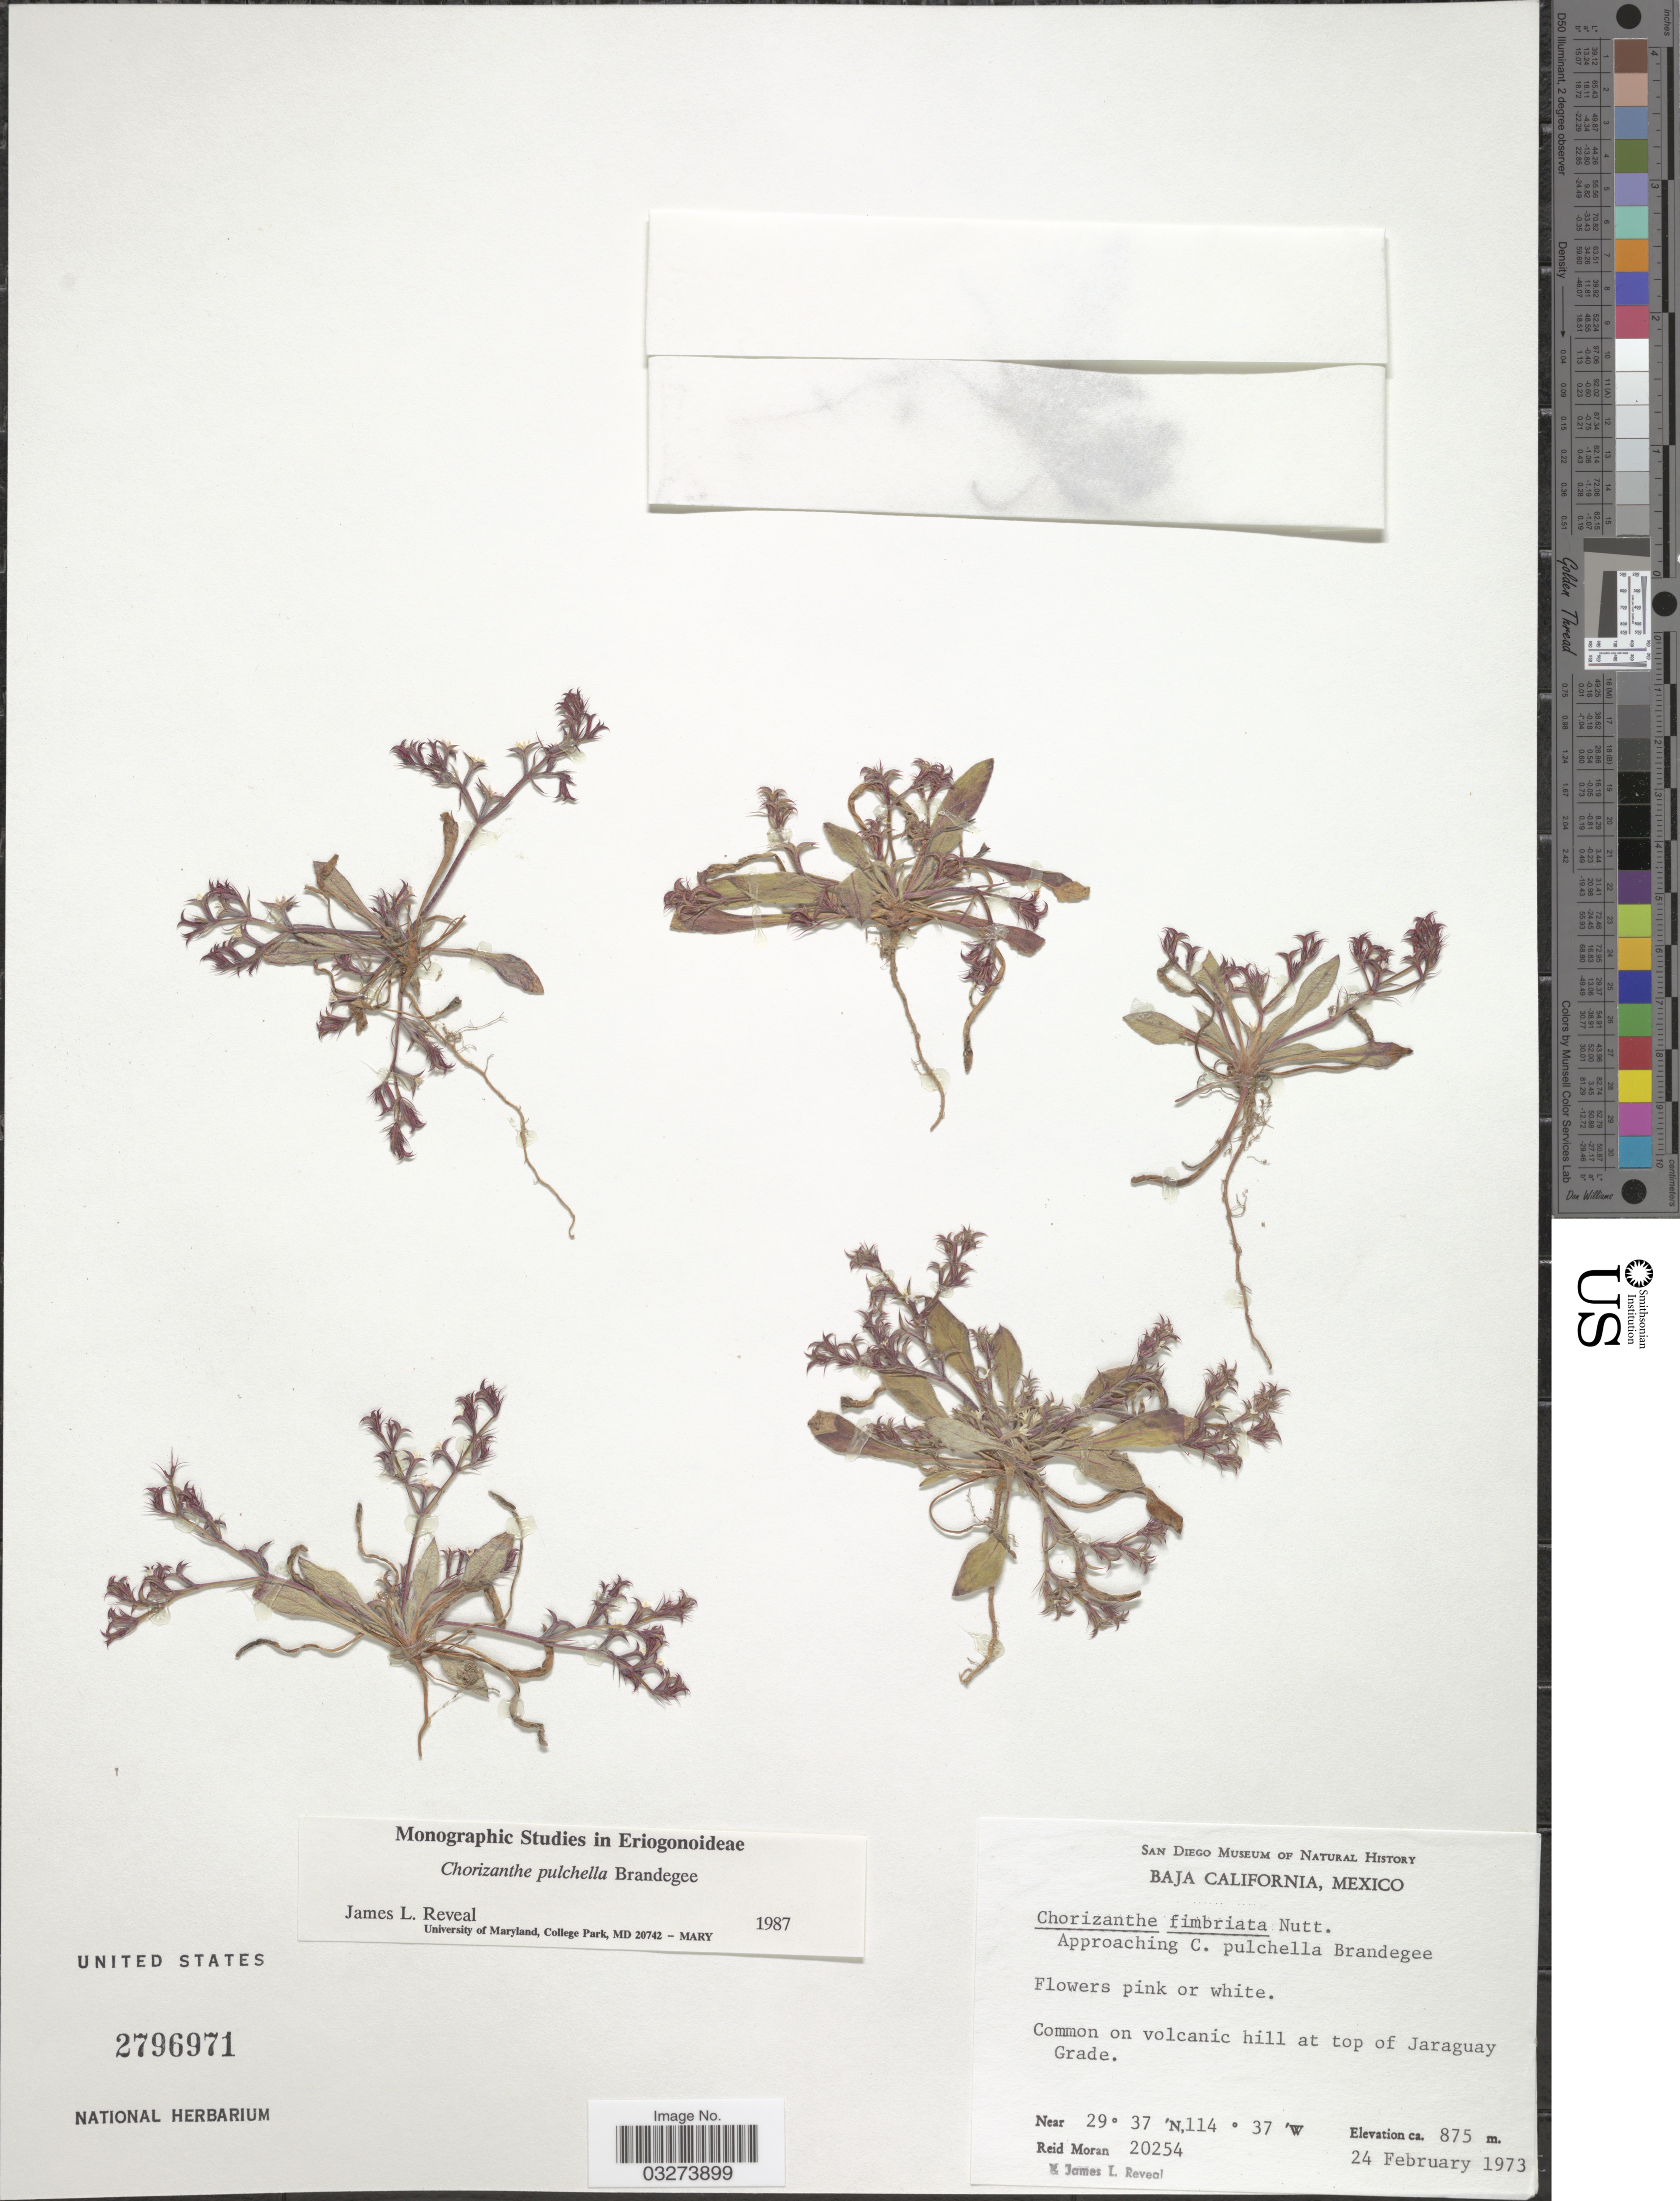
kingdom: Plantae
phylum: Tracheophyta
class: Magnoliopsida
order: Caryophyllales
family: Polygonaceae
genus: Chorizanthe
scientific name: Chorizanthe pulchella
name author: Brandegee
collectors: R. Moran & J. L. Reveal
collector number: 20254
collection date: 1973-02-24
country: Mexico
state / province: Baja California Norte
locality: Common on volcanic hill at top of Jaraguay Grade.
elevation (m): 875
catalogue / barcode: US 2796971